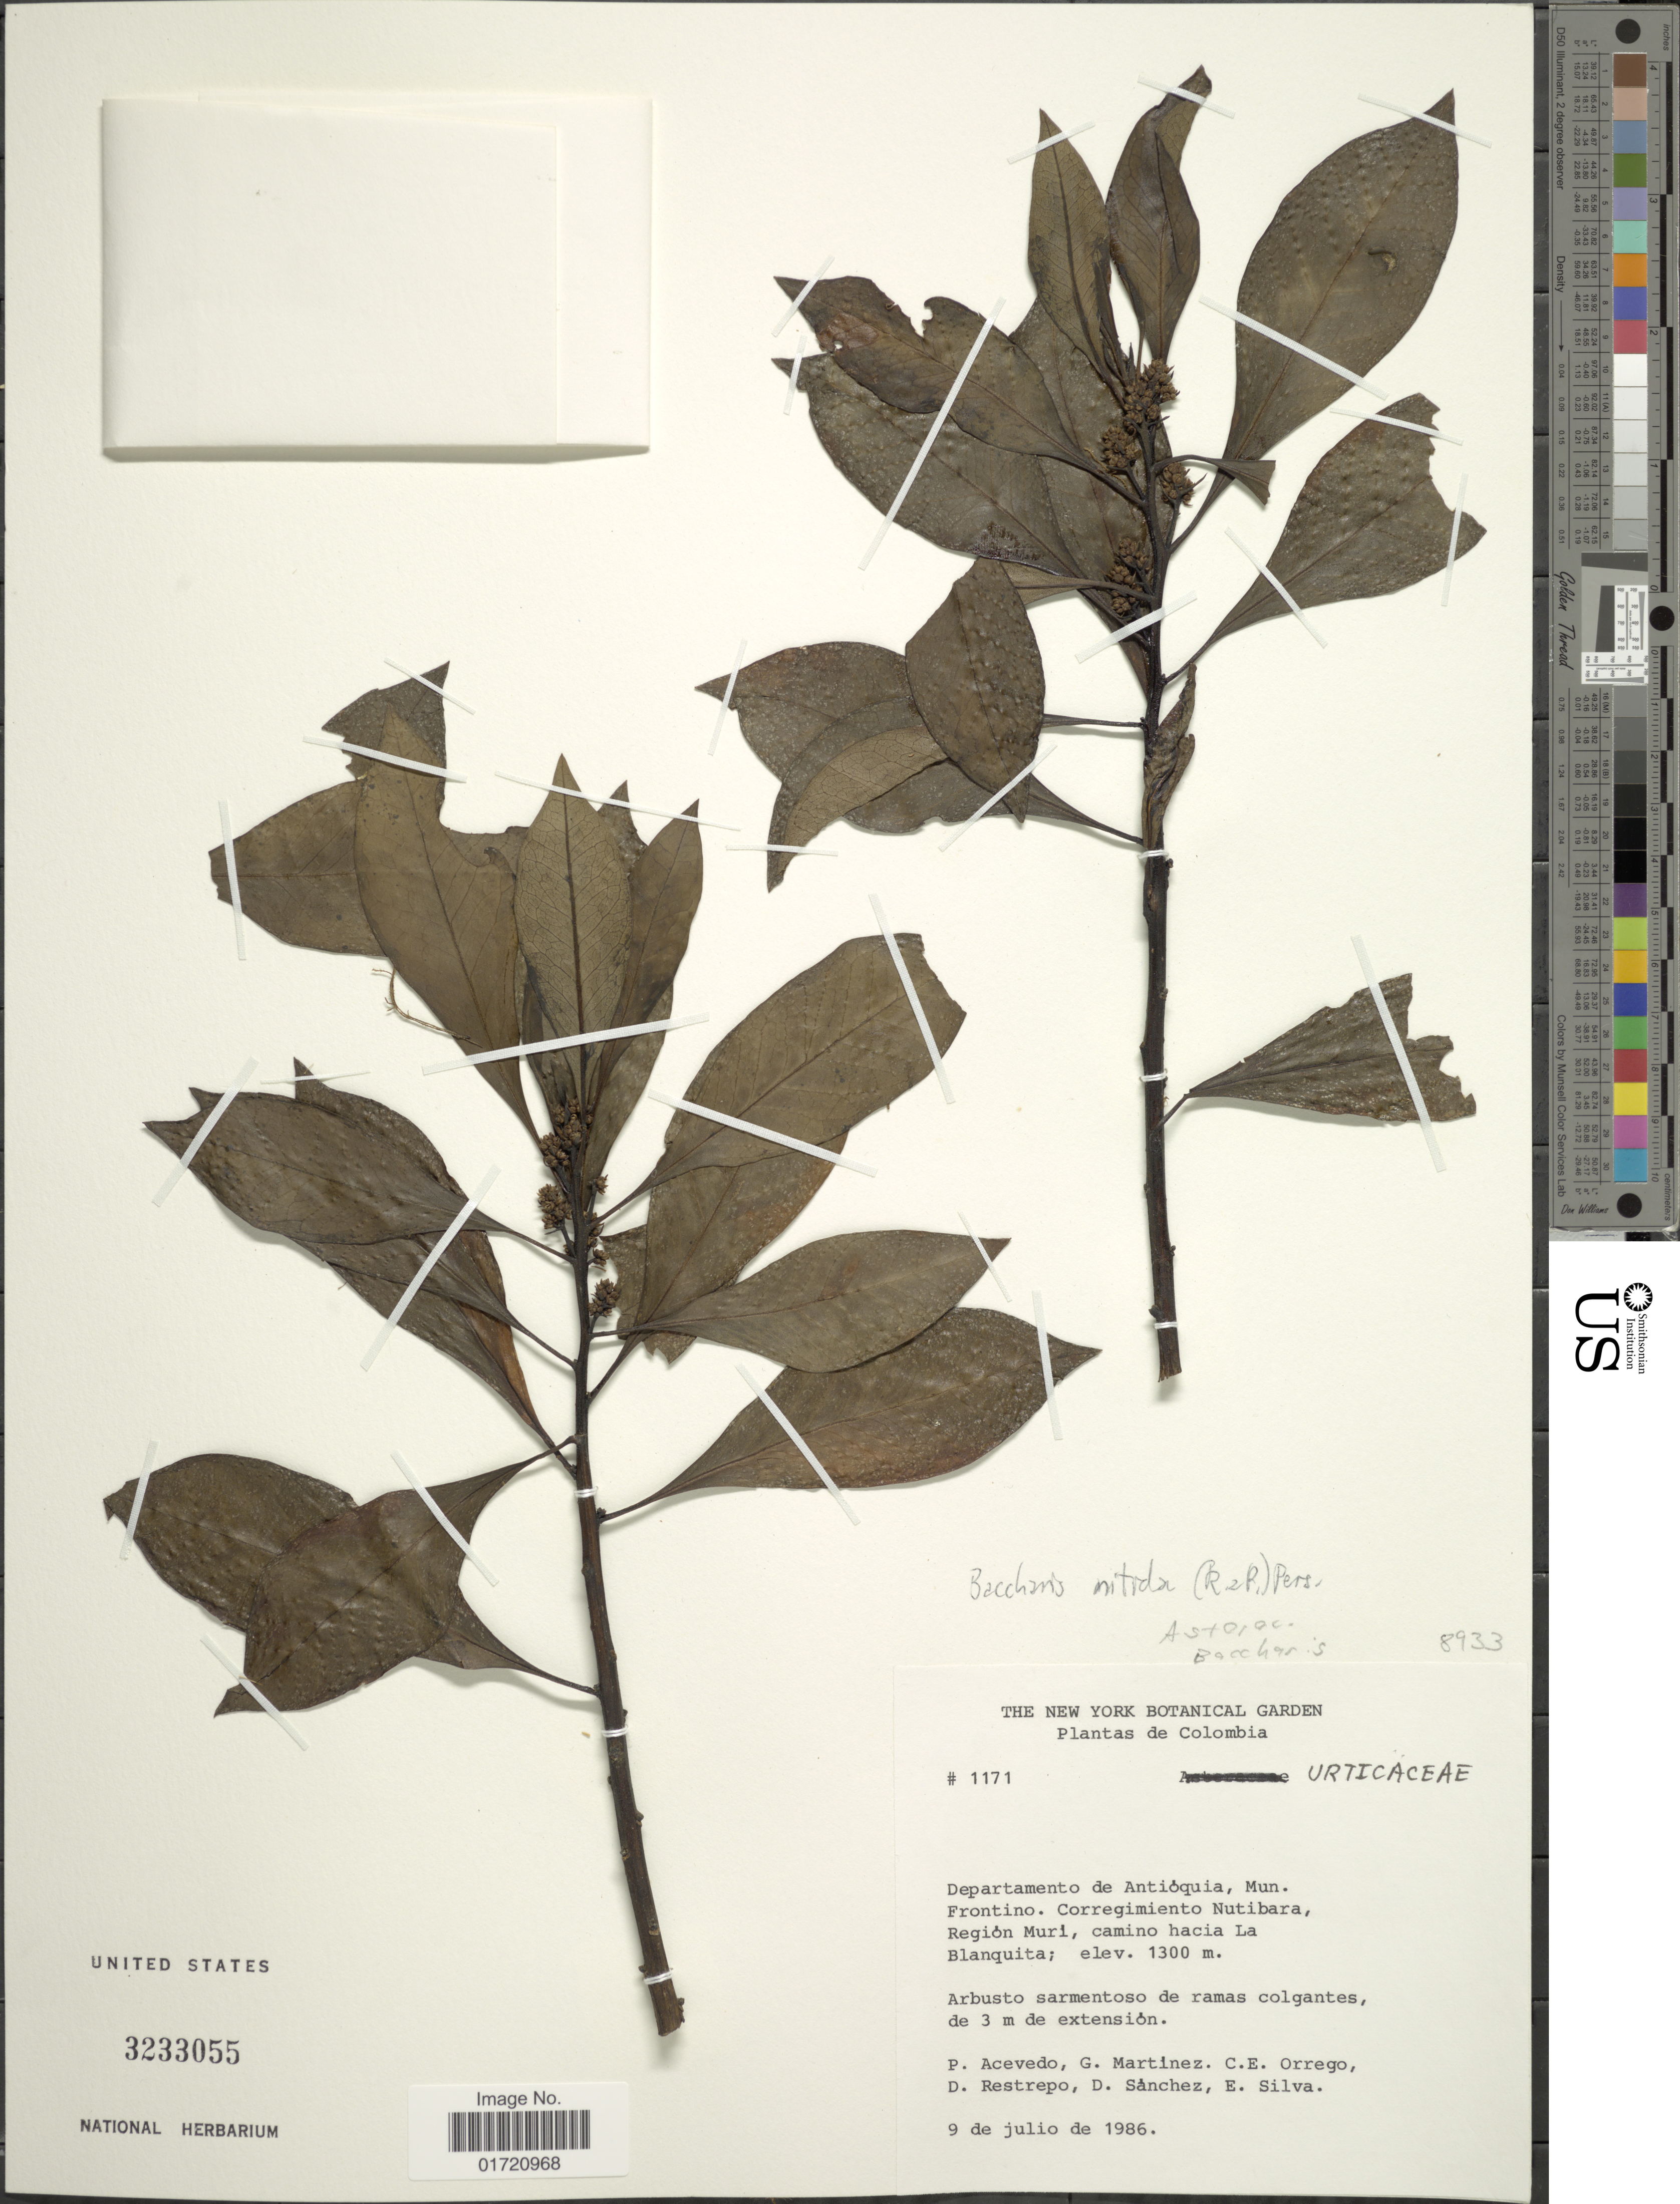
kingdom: Plantae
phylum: Tracheophyta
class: Magnoliopsida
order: Asterales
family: Asteraceae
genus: Baccharis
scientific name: Baccharis nitida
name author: (Ruiz & Pav.) Pers.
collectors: P. Acevedo-Rodr., G. Martinez, C. Orrego, D. Restrepo & et al.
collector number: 1171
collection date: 1986-07-09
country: Colombia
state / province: Antioquia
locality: Mun. Frontino, Corregimiento Nutibara, Region Muri, camino hacia La Blanquita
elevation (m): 1300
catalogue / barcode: US 3233055